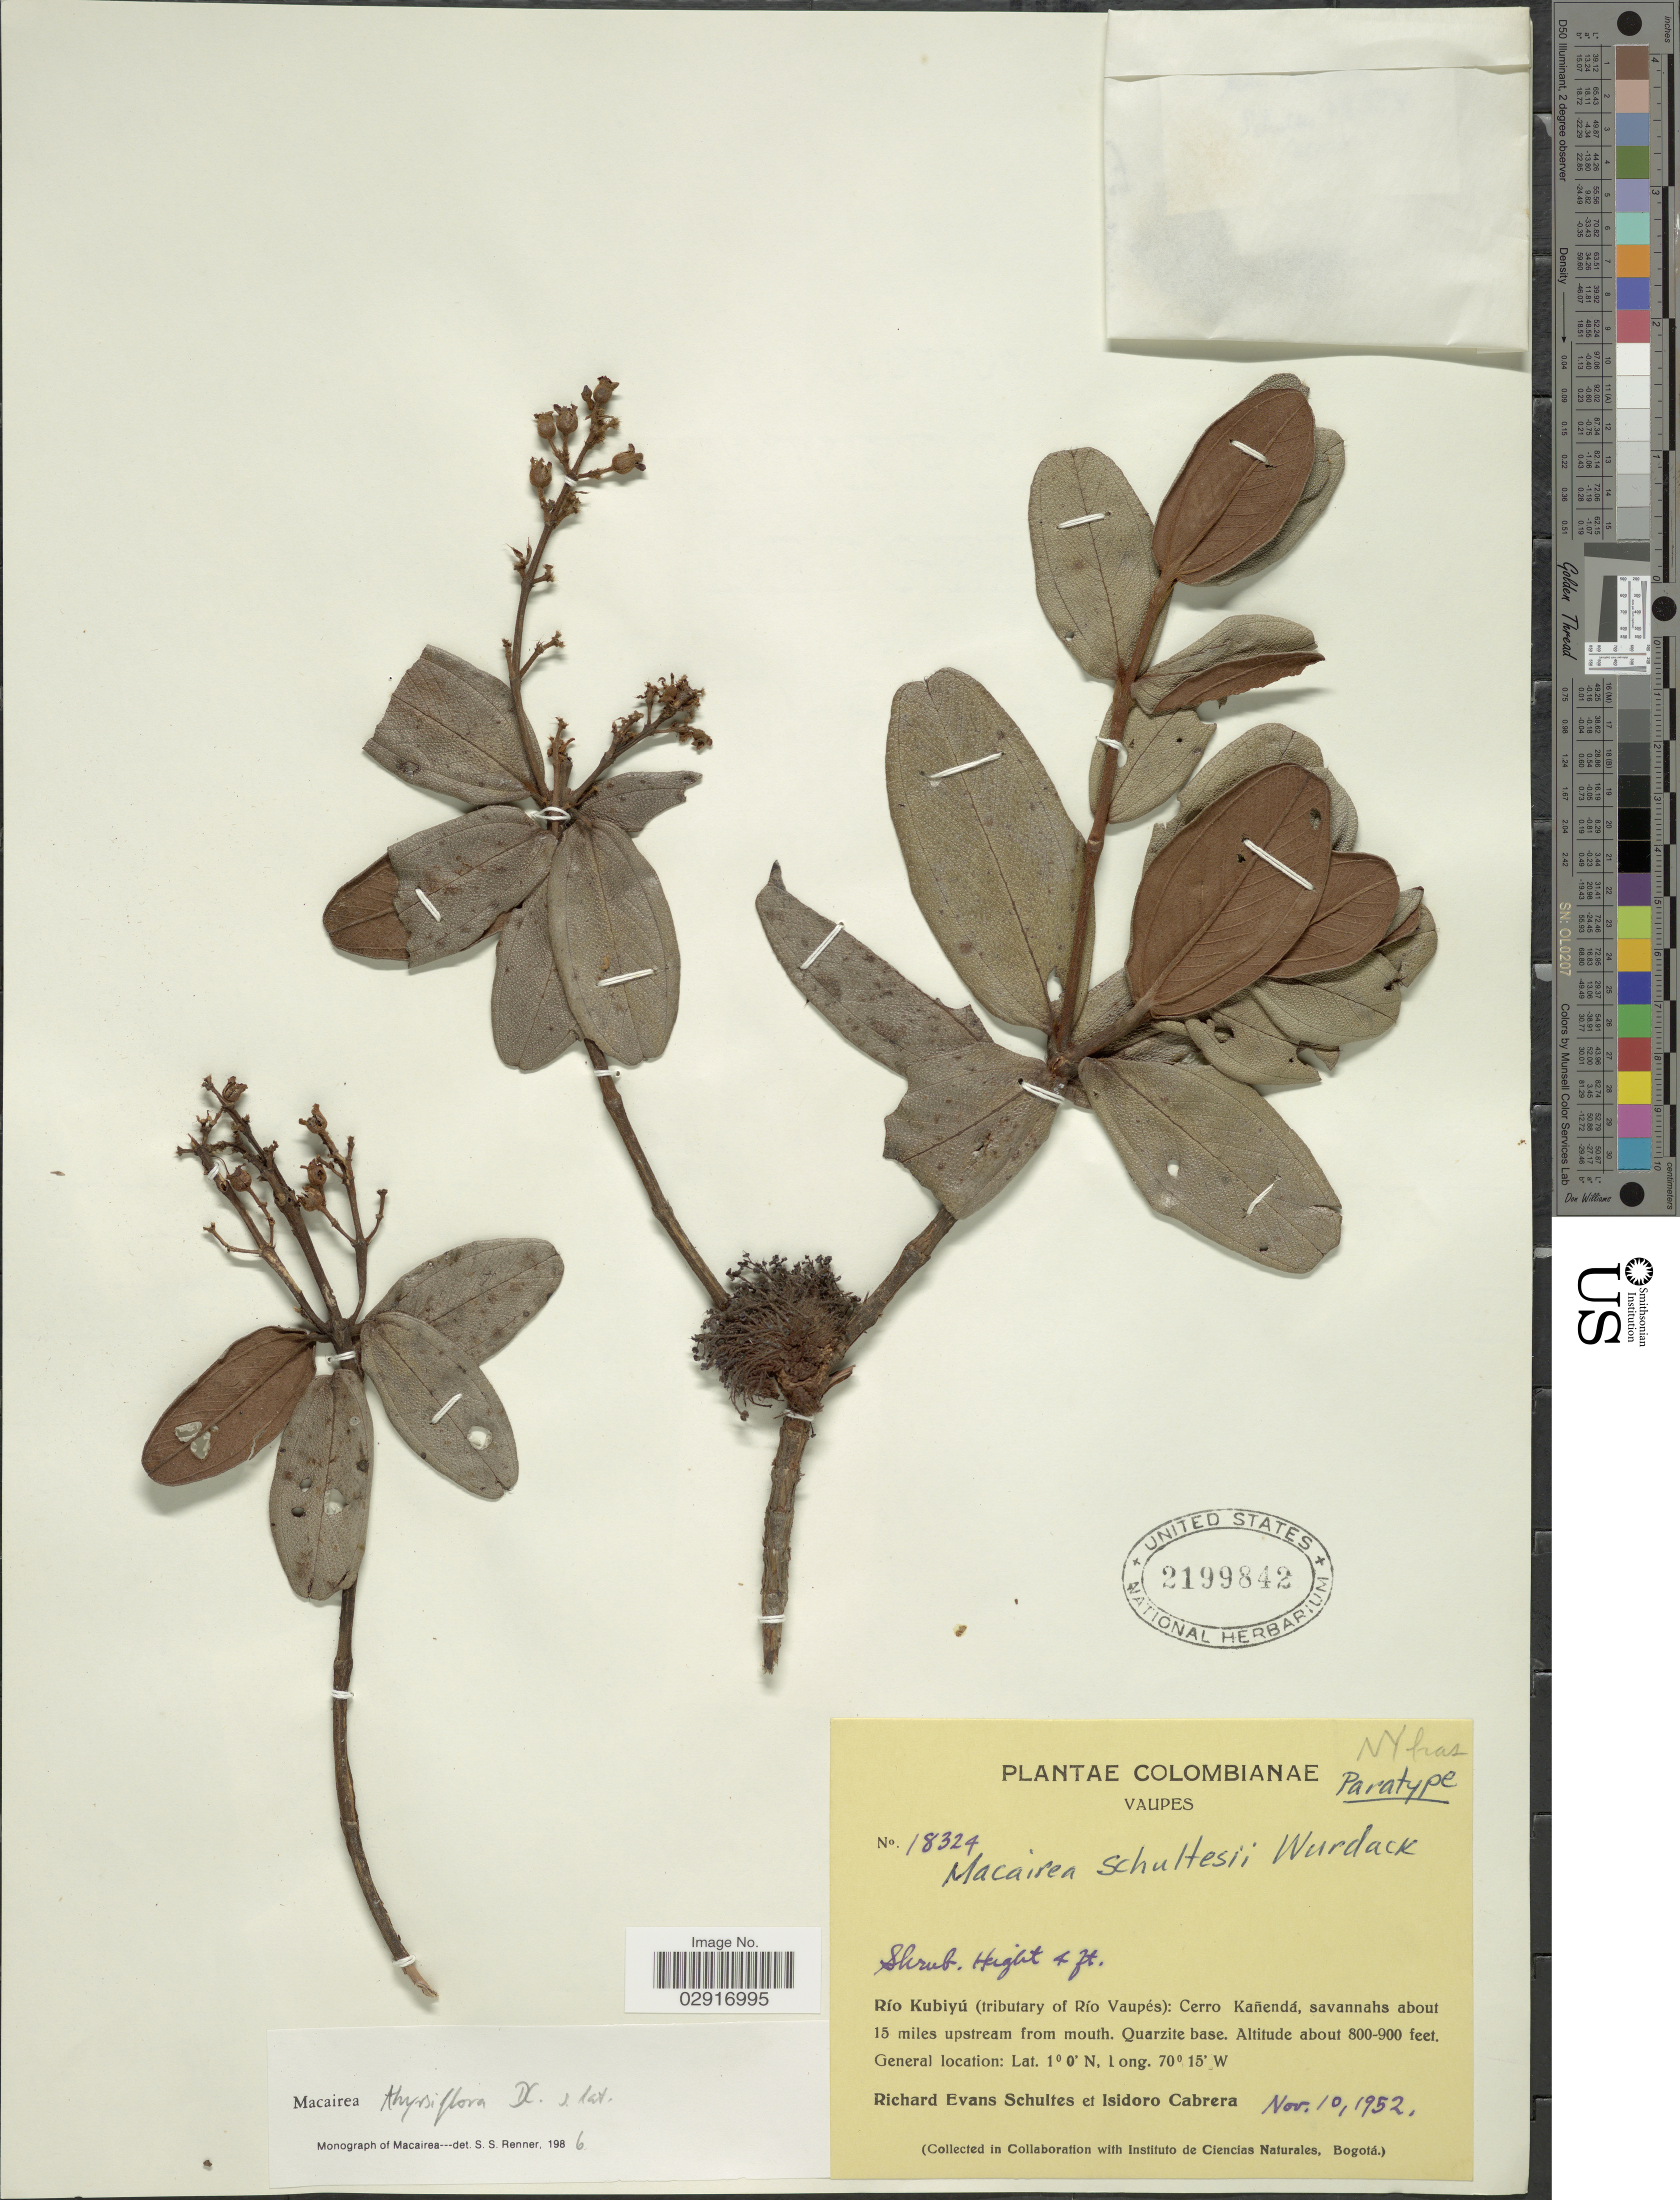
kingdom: Plantae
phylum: Tracheophyta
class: Magnoliopsida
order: Myrtales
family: Melastomataceae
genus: Macairea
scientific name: Macairea schultesii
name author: Wurdack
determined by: Nunes da Silva, Diego, (RB), Jardim Botanico do Rio de Janeiro - Herbario (BRAZIL)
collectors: R. E. Schultes & I. Cabrera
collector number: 18324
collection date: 1952-11-10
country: Colombia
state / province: Vaupés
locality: Río Kubiyú (tributary of Río Vaupés): Cerro Kañendá, savannahs about 15 miles upstream from mouth.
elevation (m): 244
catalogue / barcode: US 2199842